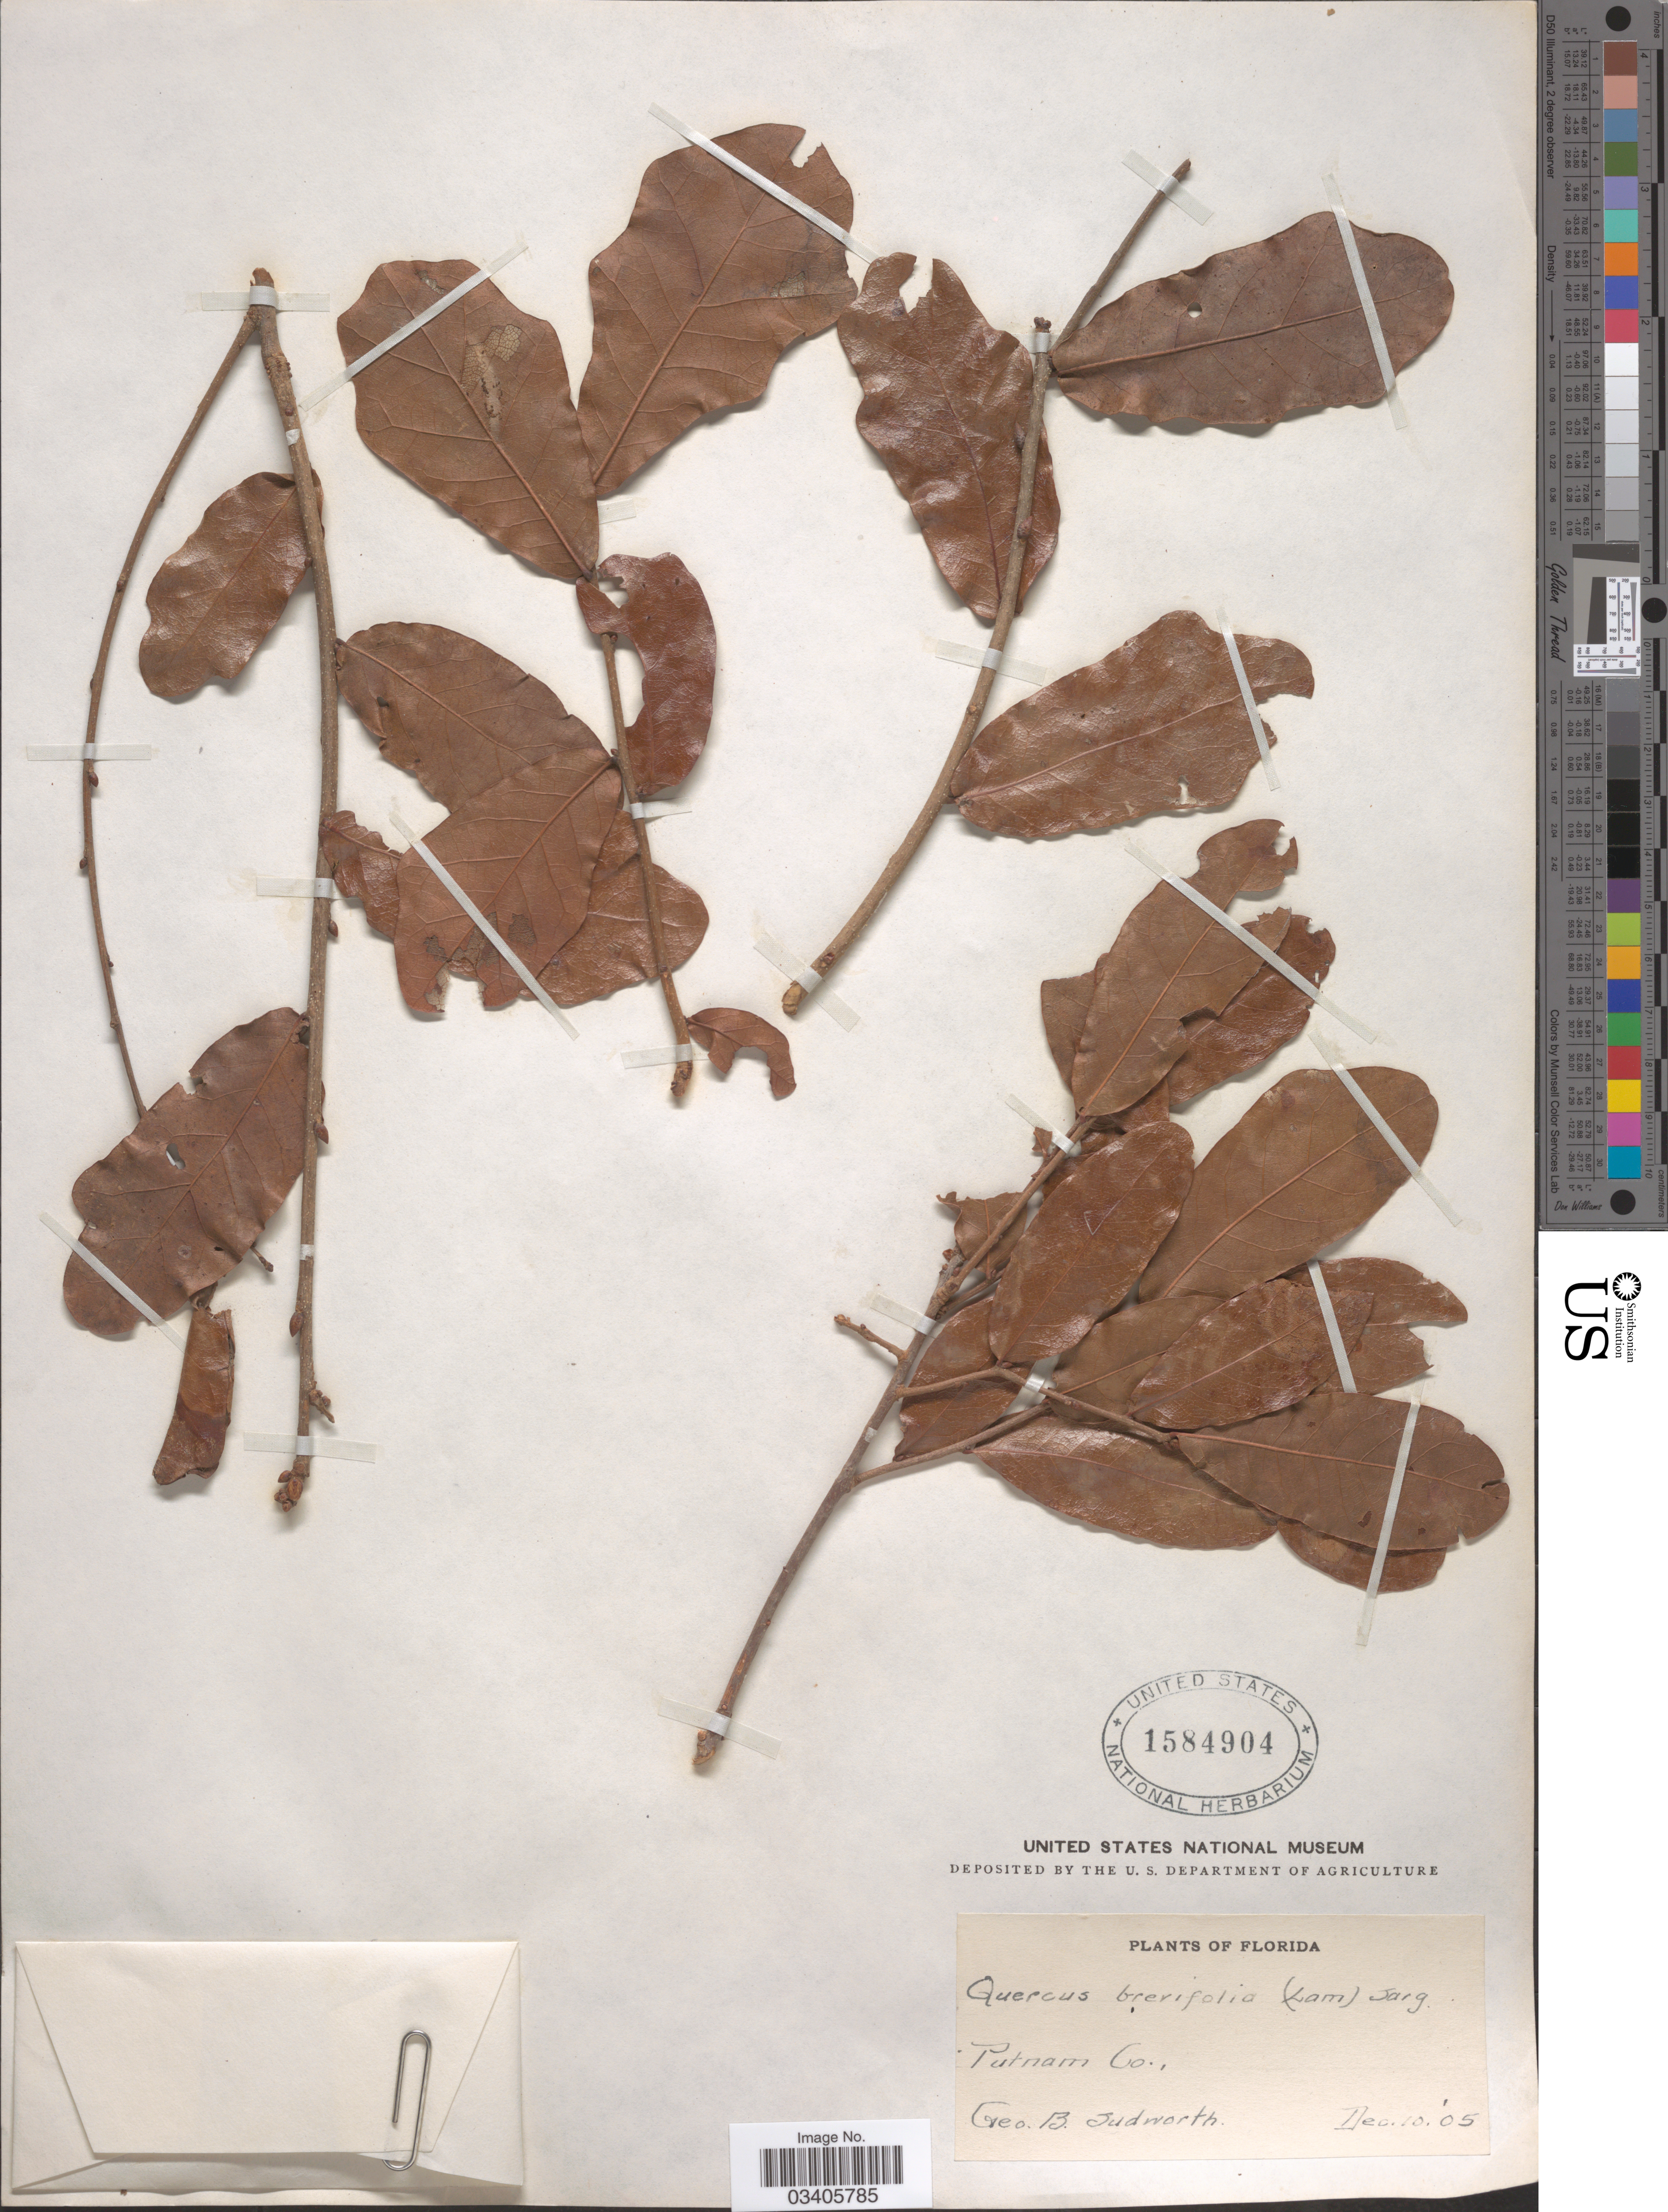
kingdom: Plantae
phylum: Tracheophyta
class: Magnoliopsida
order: Fagales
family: Fagaceae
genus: Quercus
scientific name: Quercus incana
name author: W. Bartram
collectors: G. B. Sudworth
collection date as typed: Transcribed d/m/y: 10/12/5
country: United States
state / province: Florida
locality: Putnam Co.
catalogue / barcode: US 1584904